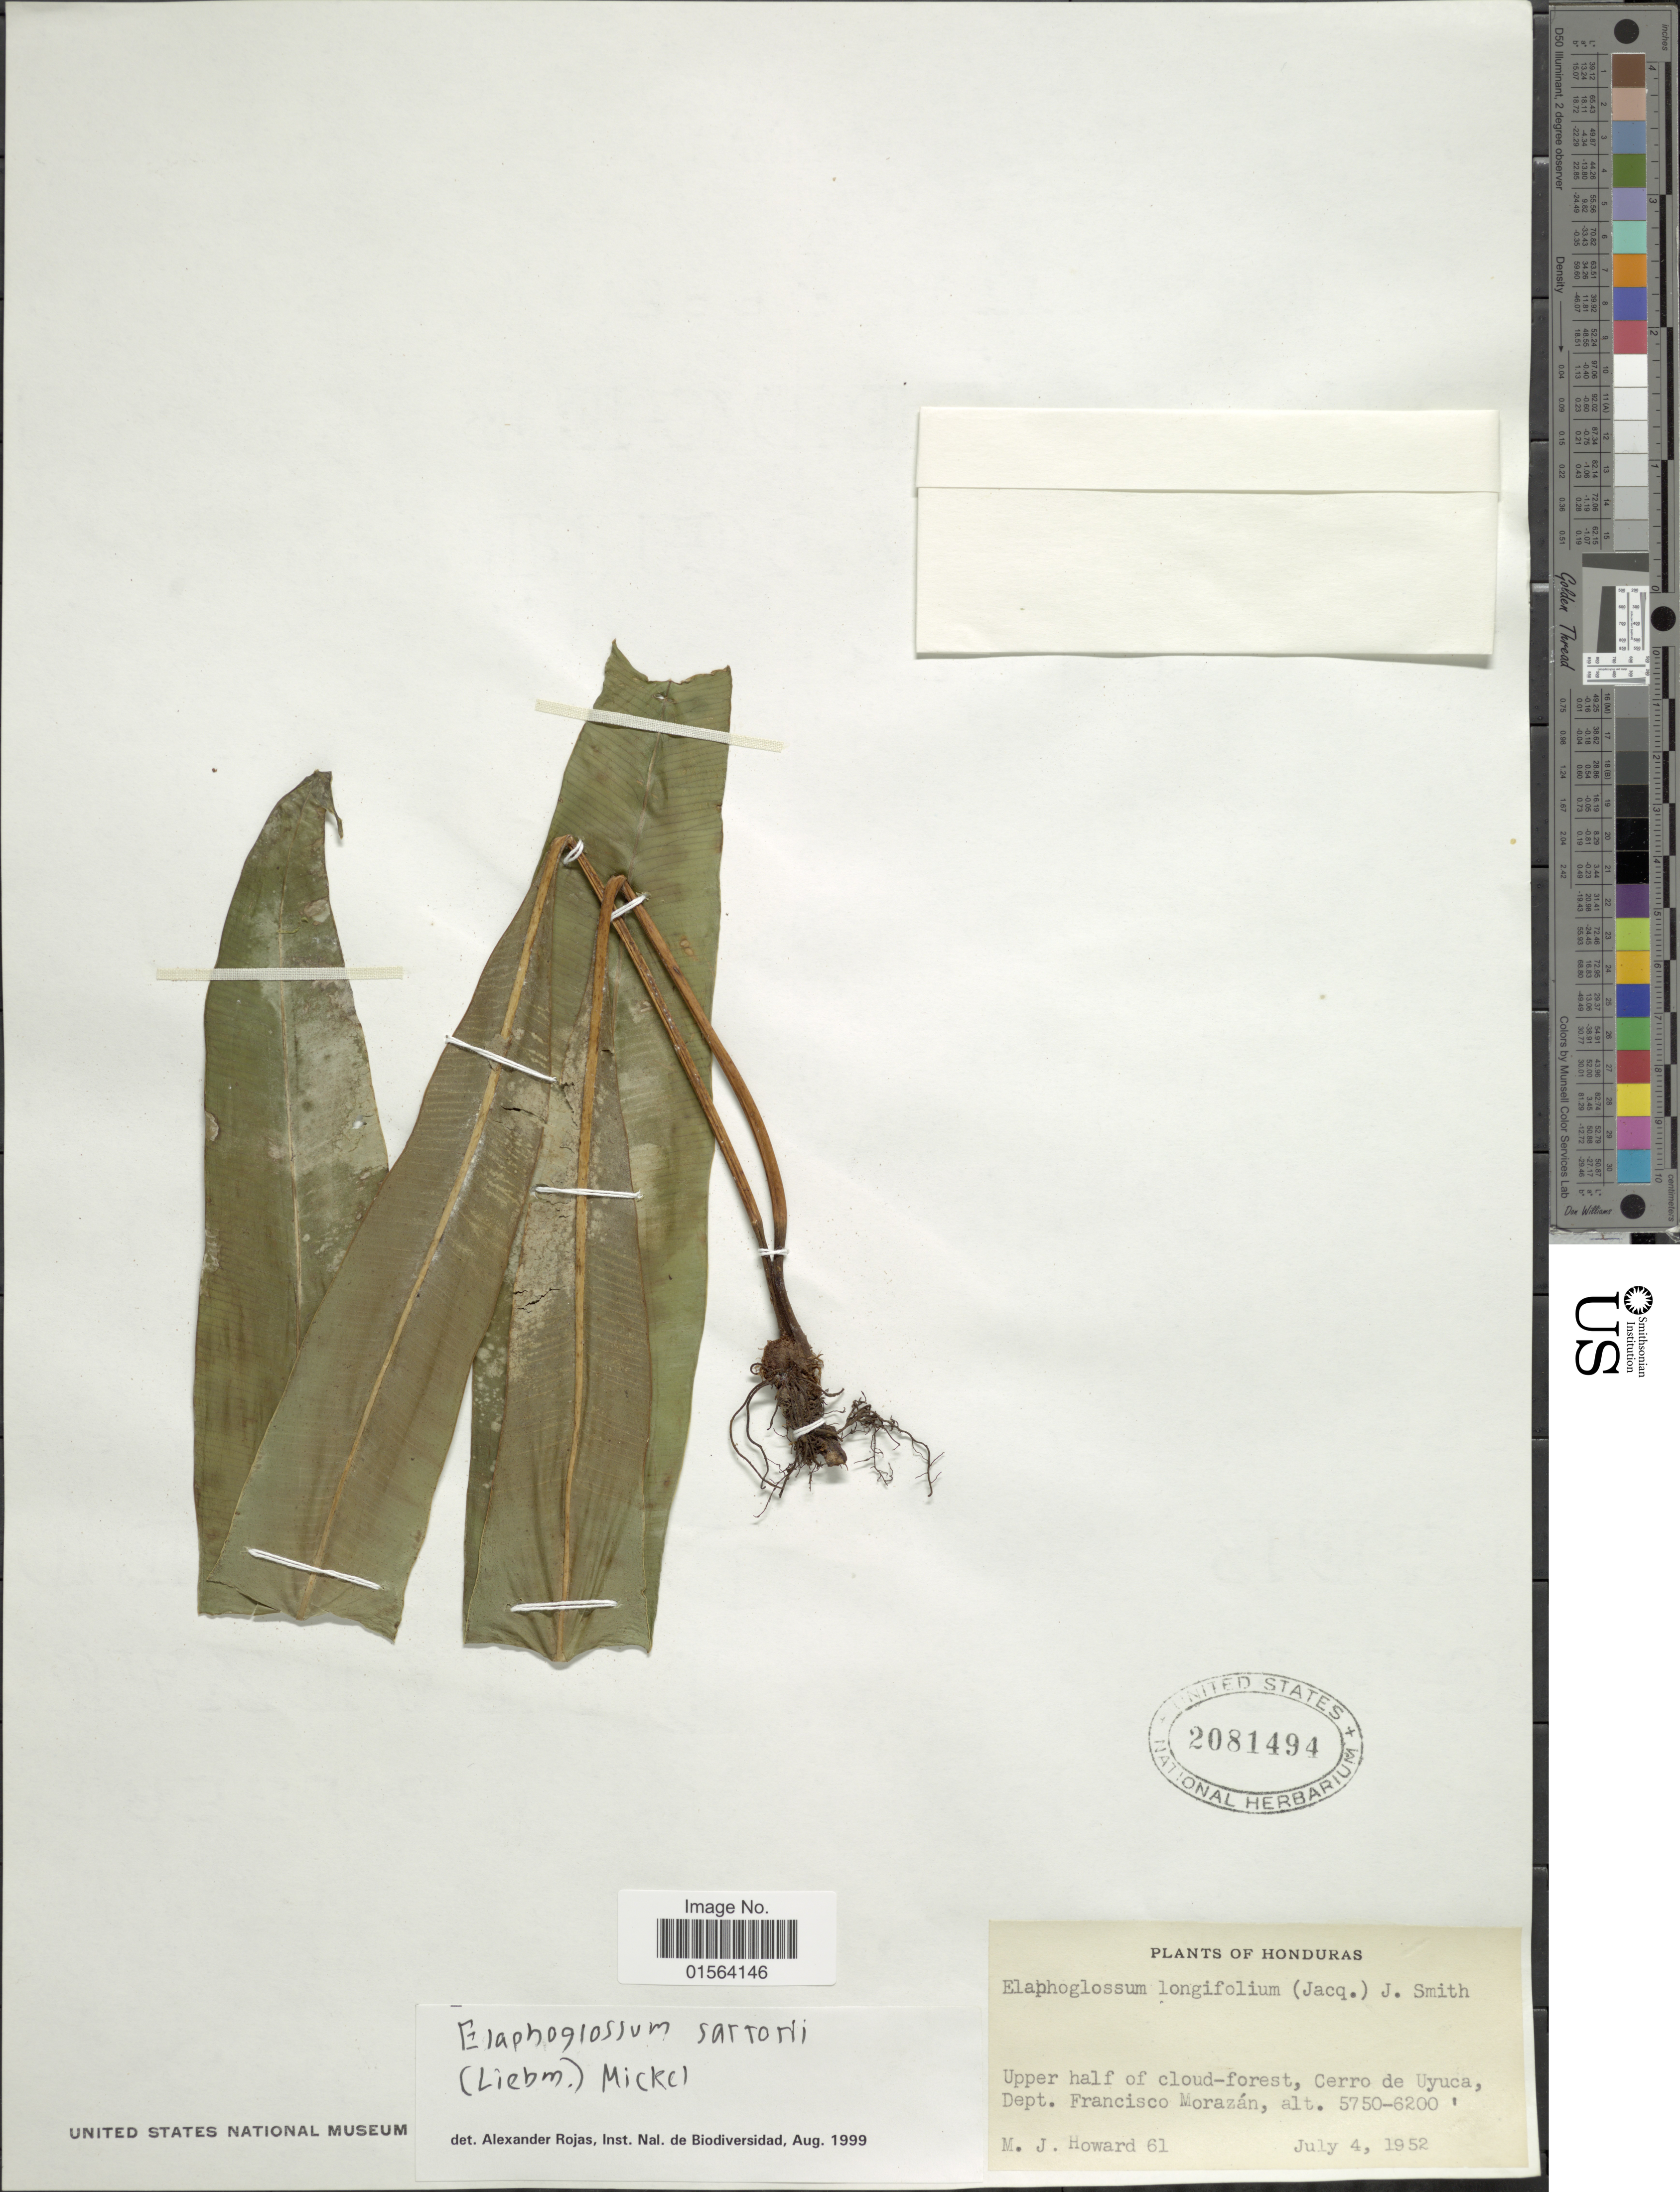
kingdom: Plantae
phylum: Tracheophyta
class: Polypodiopsida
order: Polypodiales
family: Dryopteridaceae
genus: Elaphoglossum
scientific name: Elaphoglossum latifolium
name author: (Sw.) J. Sm.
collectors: M. Howard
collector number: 61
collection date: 1952-07-04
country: Honduras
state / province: Fco. Morazán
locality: Cerro de Uyuca, Dept. Francisco Morazan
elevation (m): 1753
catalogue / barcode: US 2081494